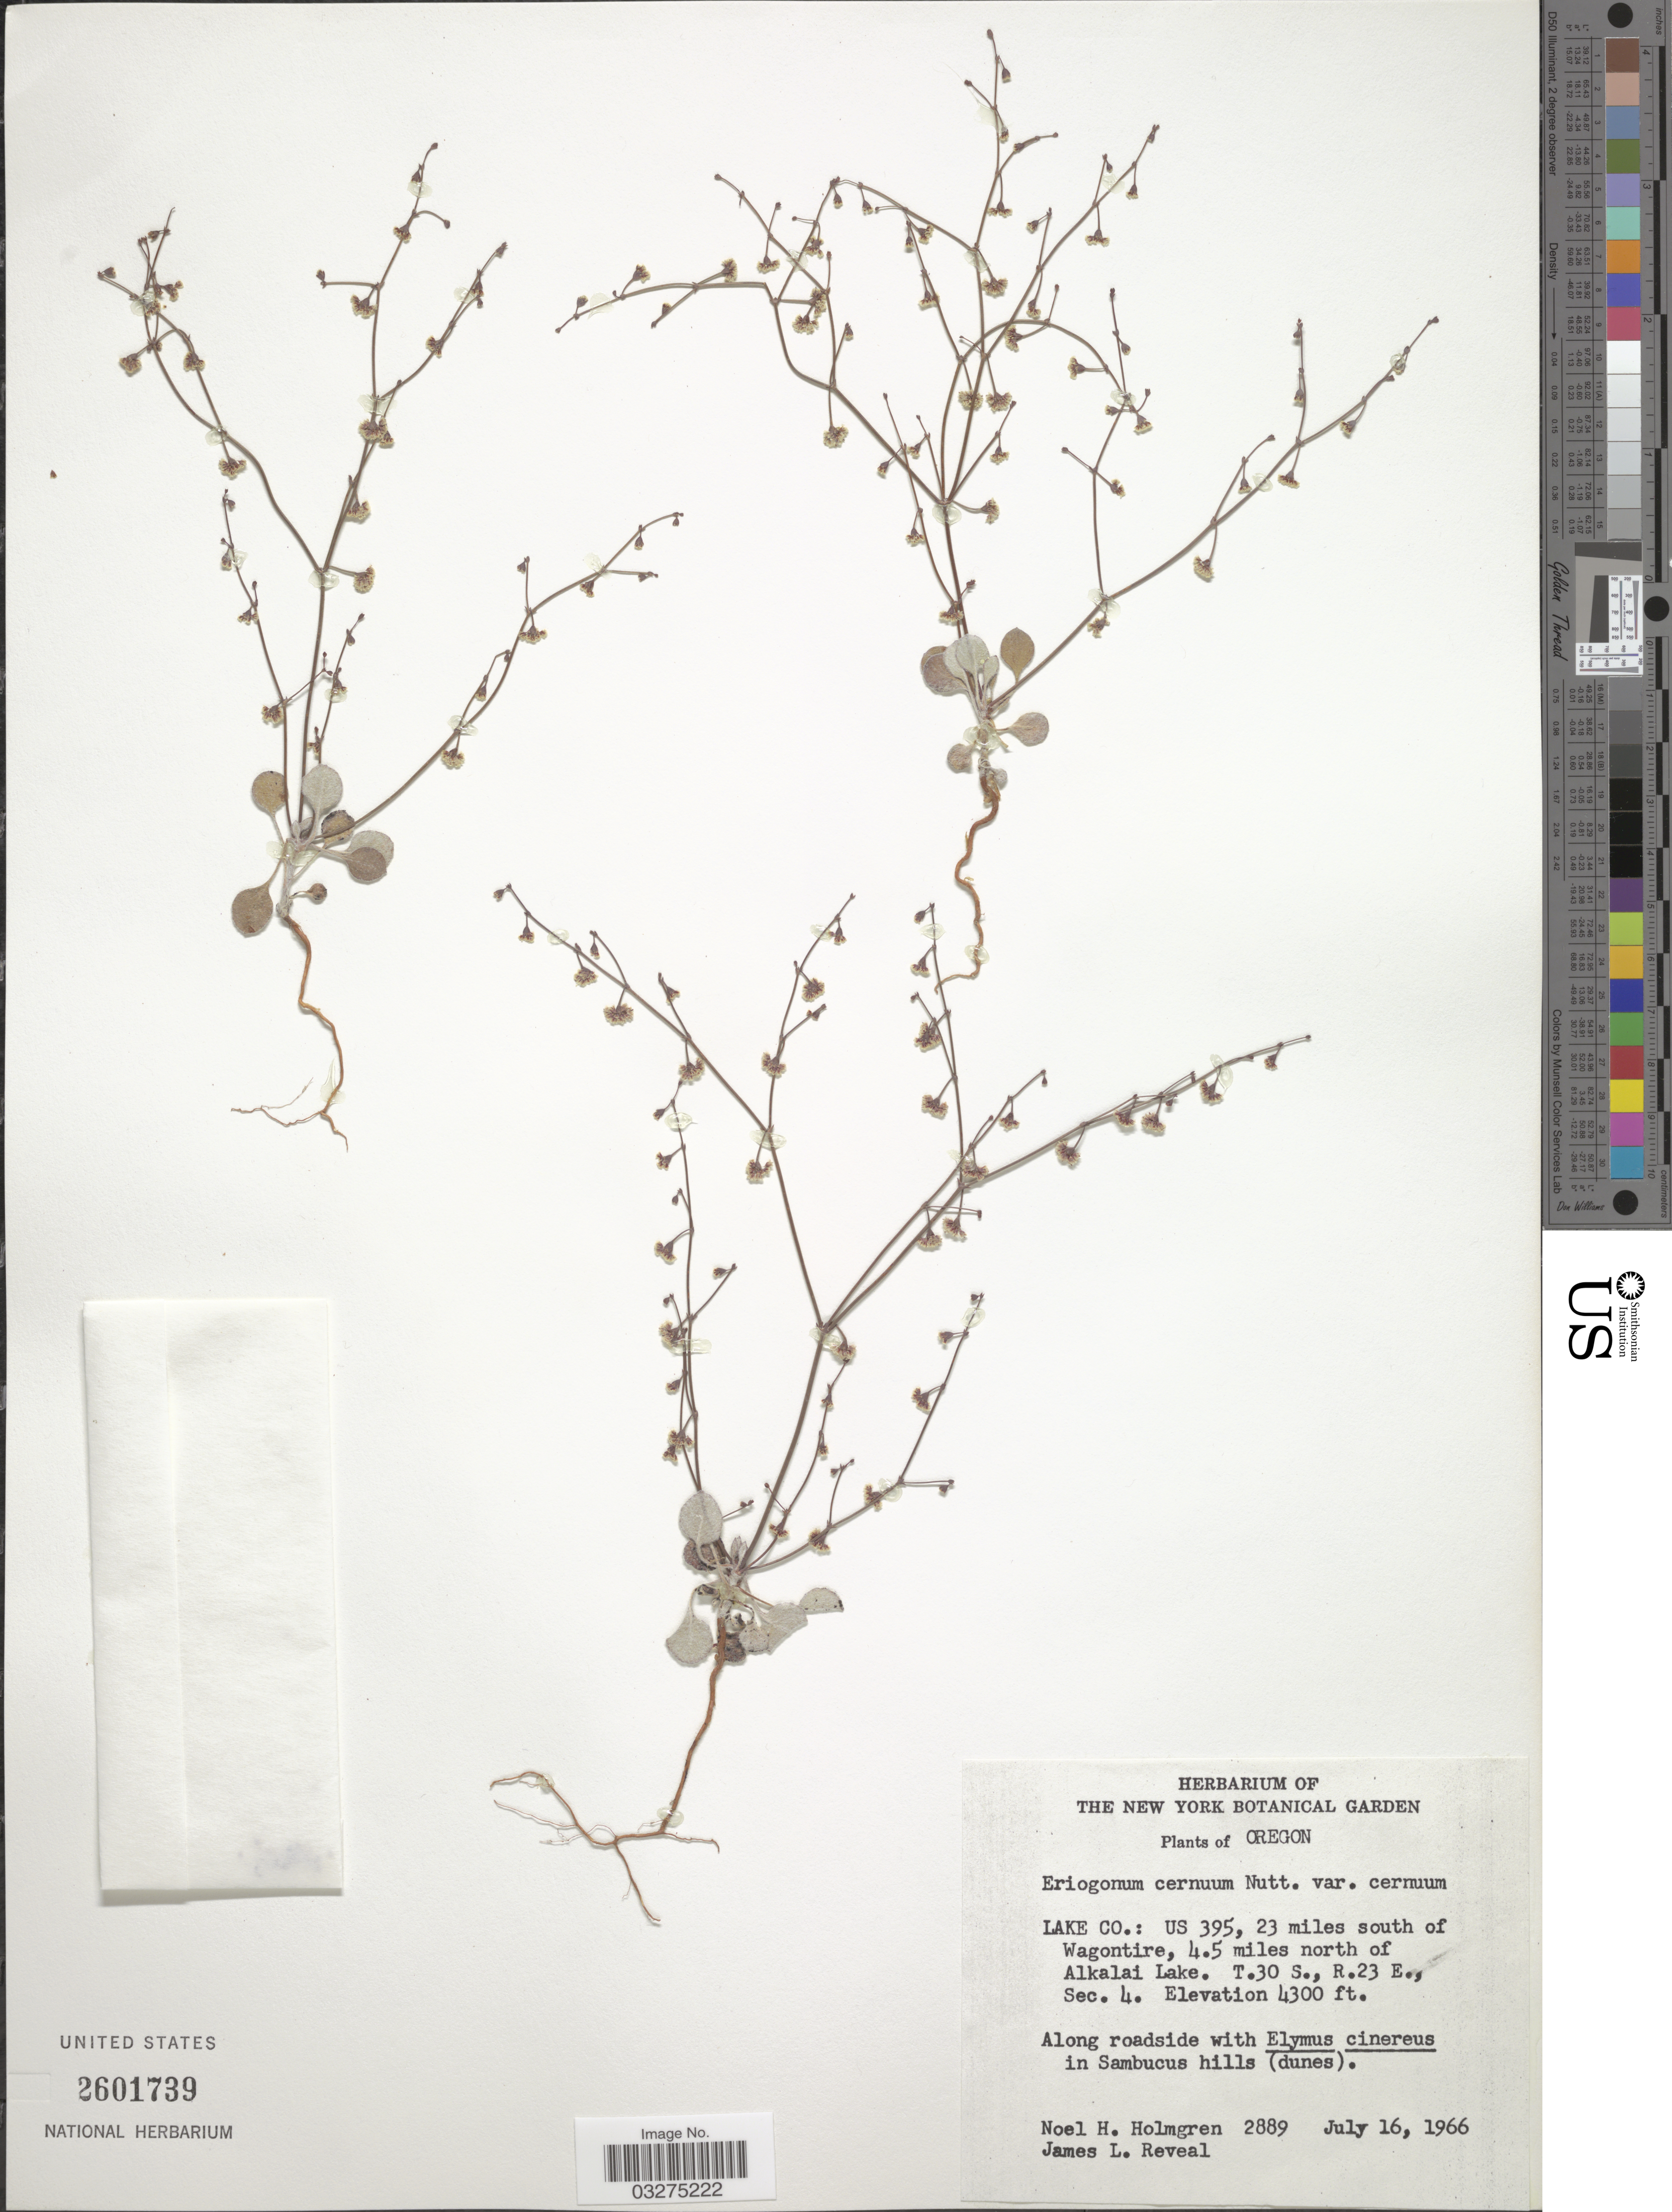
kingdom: Plantae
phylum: Tracheophyta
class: Magnoliopsida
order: Caryophyllales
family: Polygonaceae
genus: Eriogonum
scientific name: Eriogonum cernuum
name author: Nutt.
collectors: N. H. Holmgren & J. L. Reveal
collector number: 2889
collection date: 1966-07-16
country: United States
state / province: Oregon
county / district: Lake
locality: Lake Co.: US 395, 23 miles south of Wagontire, 4.5 miles north of Alkalai Lake. T. 30 S., R.23 E., Sec. 4.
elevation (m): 1311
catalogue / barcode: US 2601739